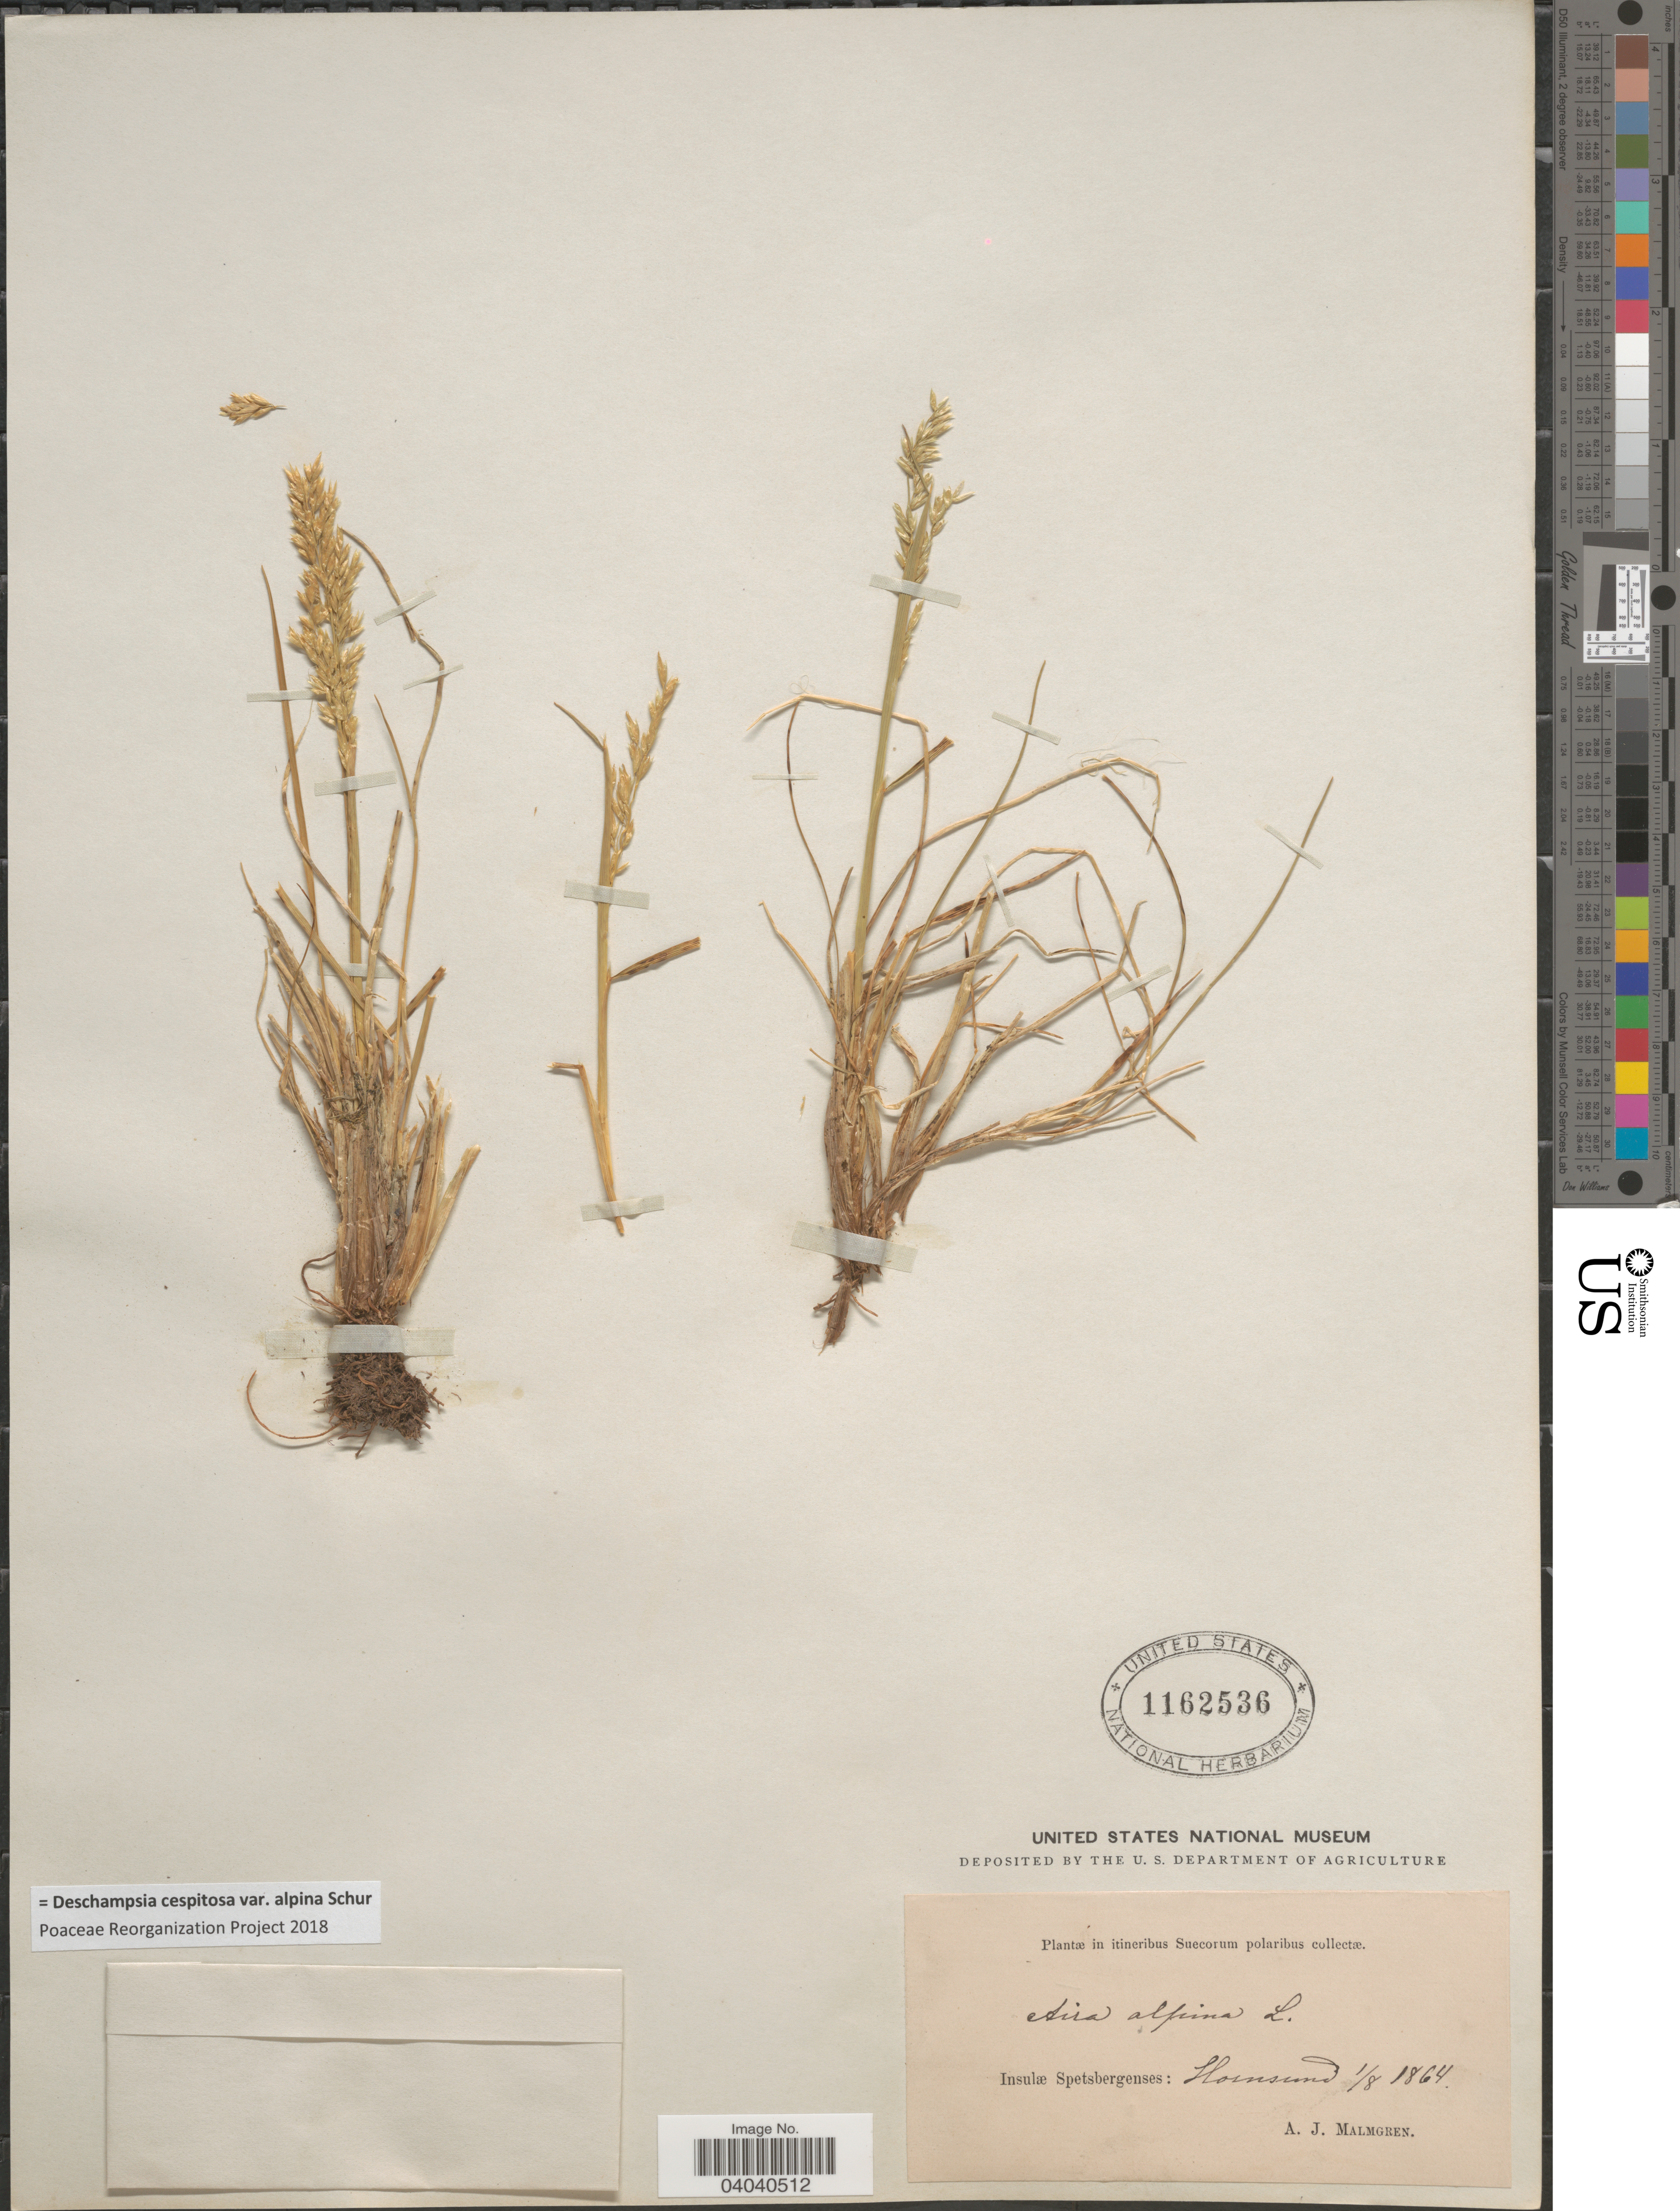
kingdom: Plantae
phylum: Tracheophyta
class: Liliopsida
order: Poales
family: Poaceae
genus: Deschampsia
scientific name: Deschampsia cespitosa var. alpina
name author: Vasey ex W.J. Beal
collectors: A. Malmgren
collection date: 1864-08-01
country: Norway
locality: In itineribus Succorum polaribus. [unsure placement] Insulæ Spetsbergenses: Hornsund.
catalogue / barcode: US 1162536